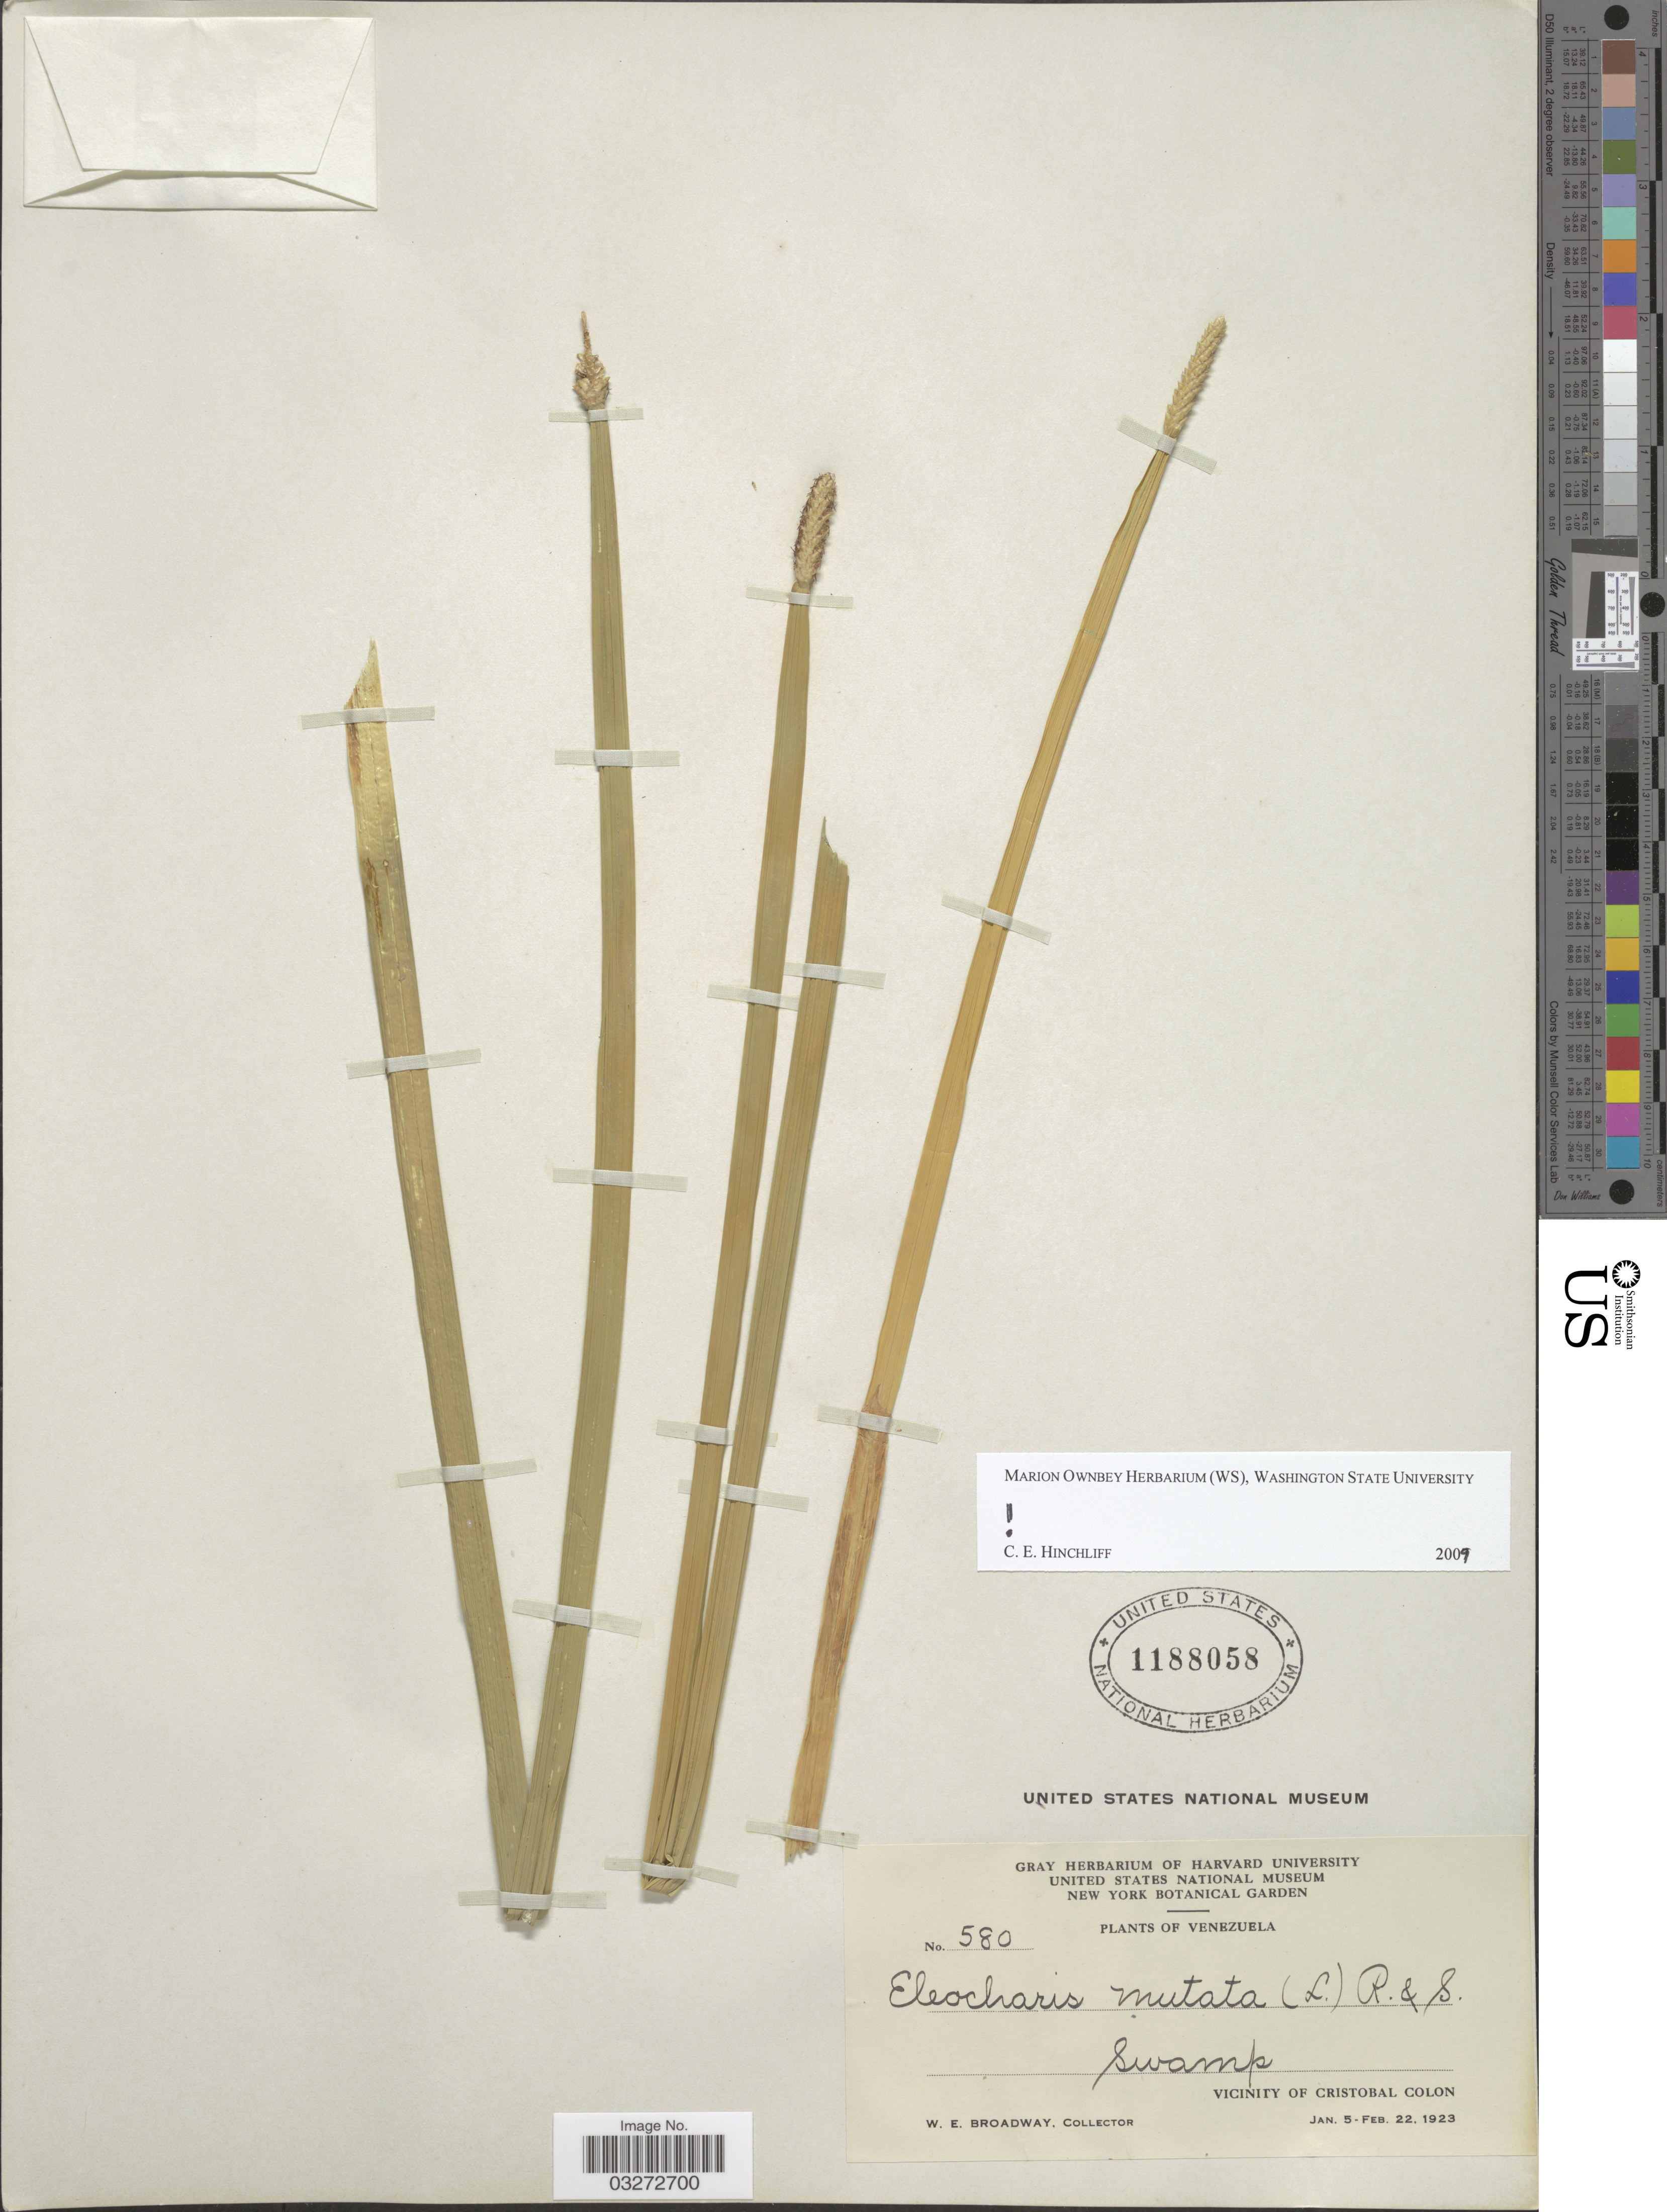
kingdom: Plantae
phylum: Tracheophyta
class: Liliopsida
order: Poales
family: Cyperaceae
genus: Eleocharis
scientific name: Eleocharis mutata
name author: (L.) Roem. & Schult.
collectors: W. E. Broadway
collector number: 580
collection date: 1923-01-05/1923-02-22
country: Venezuela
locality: Vicinity of San Cristobal Colon.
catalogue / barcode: US 1188058